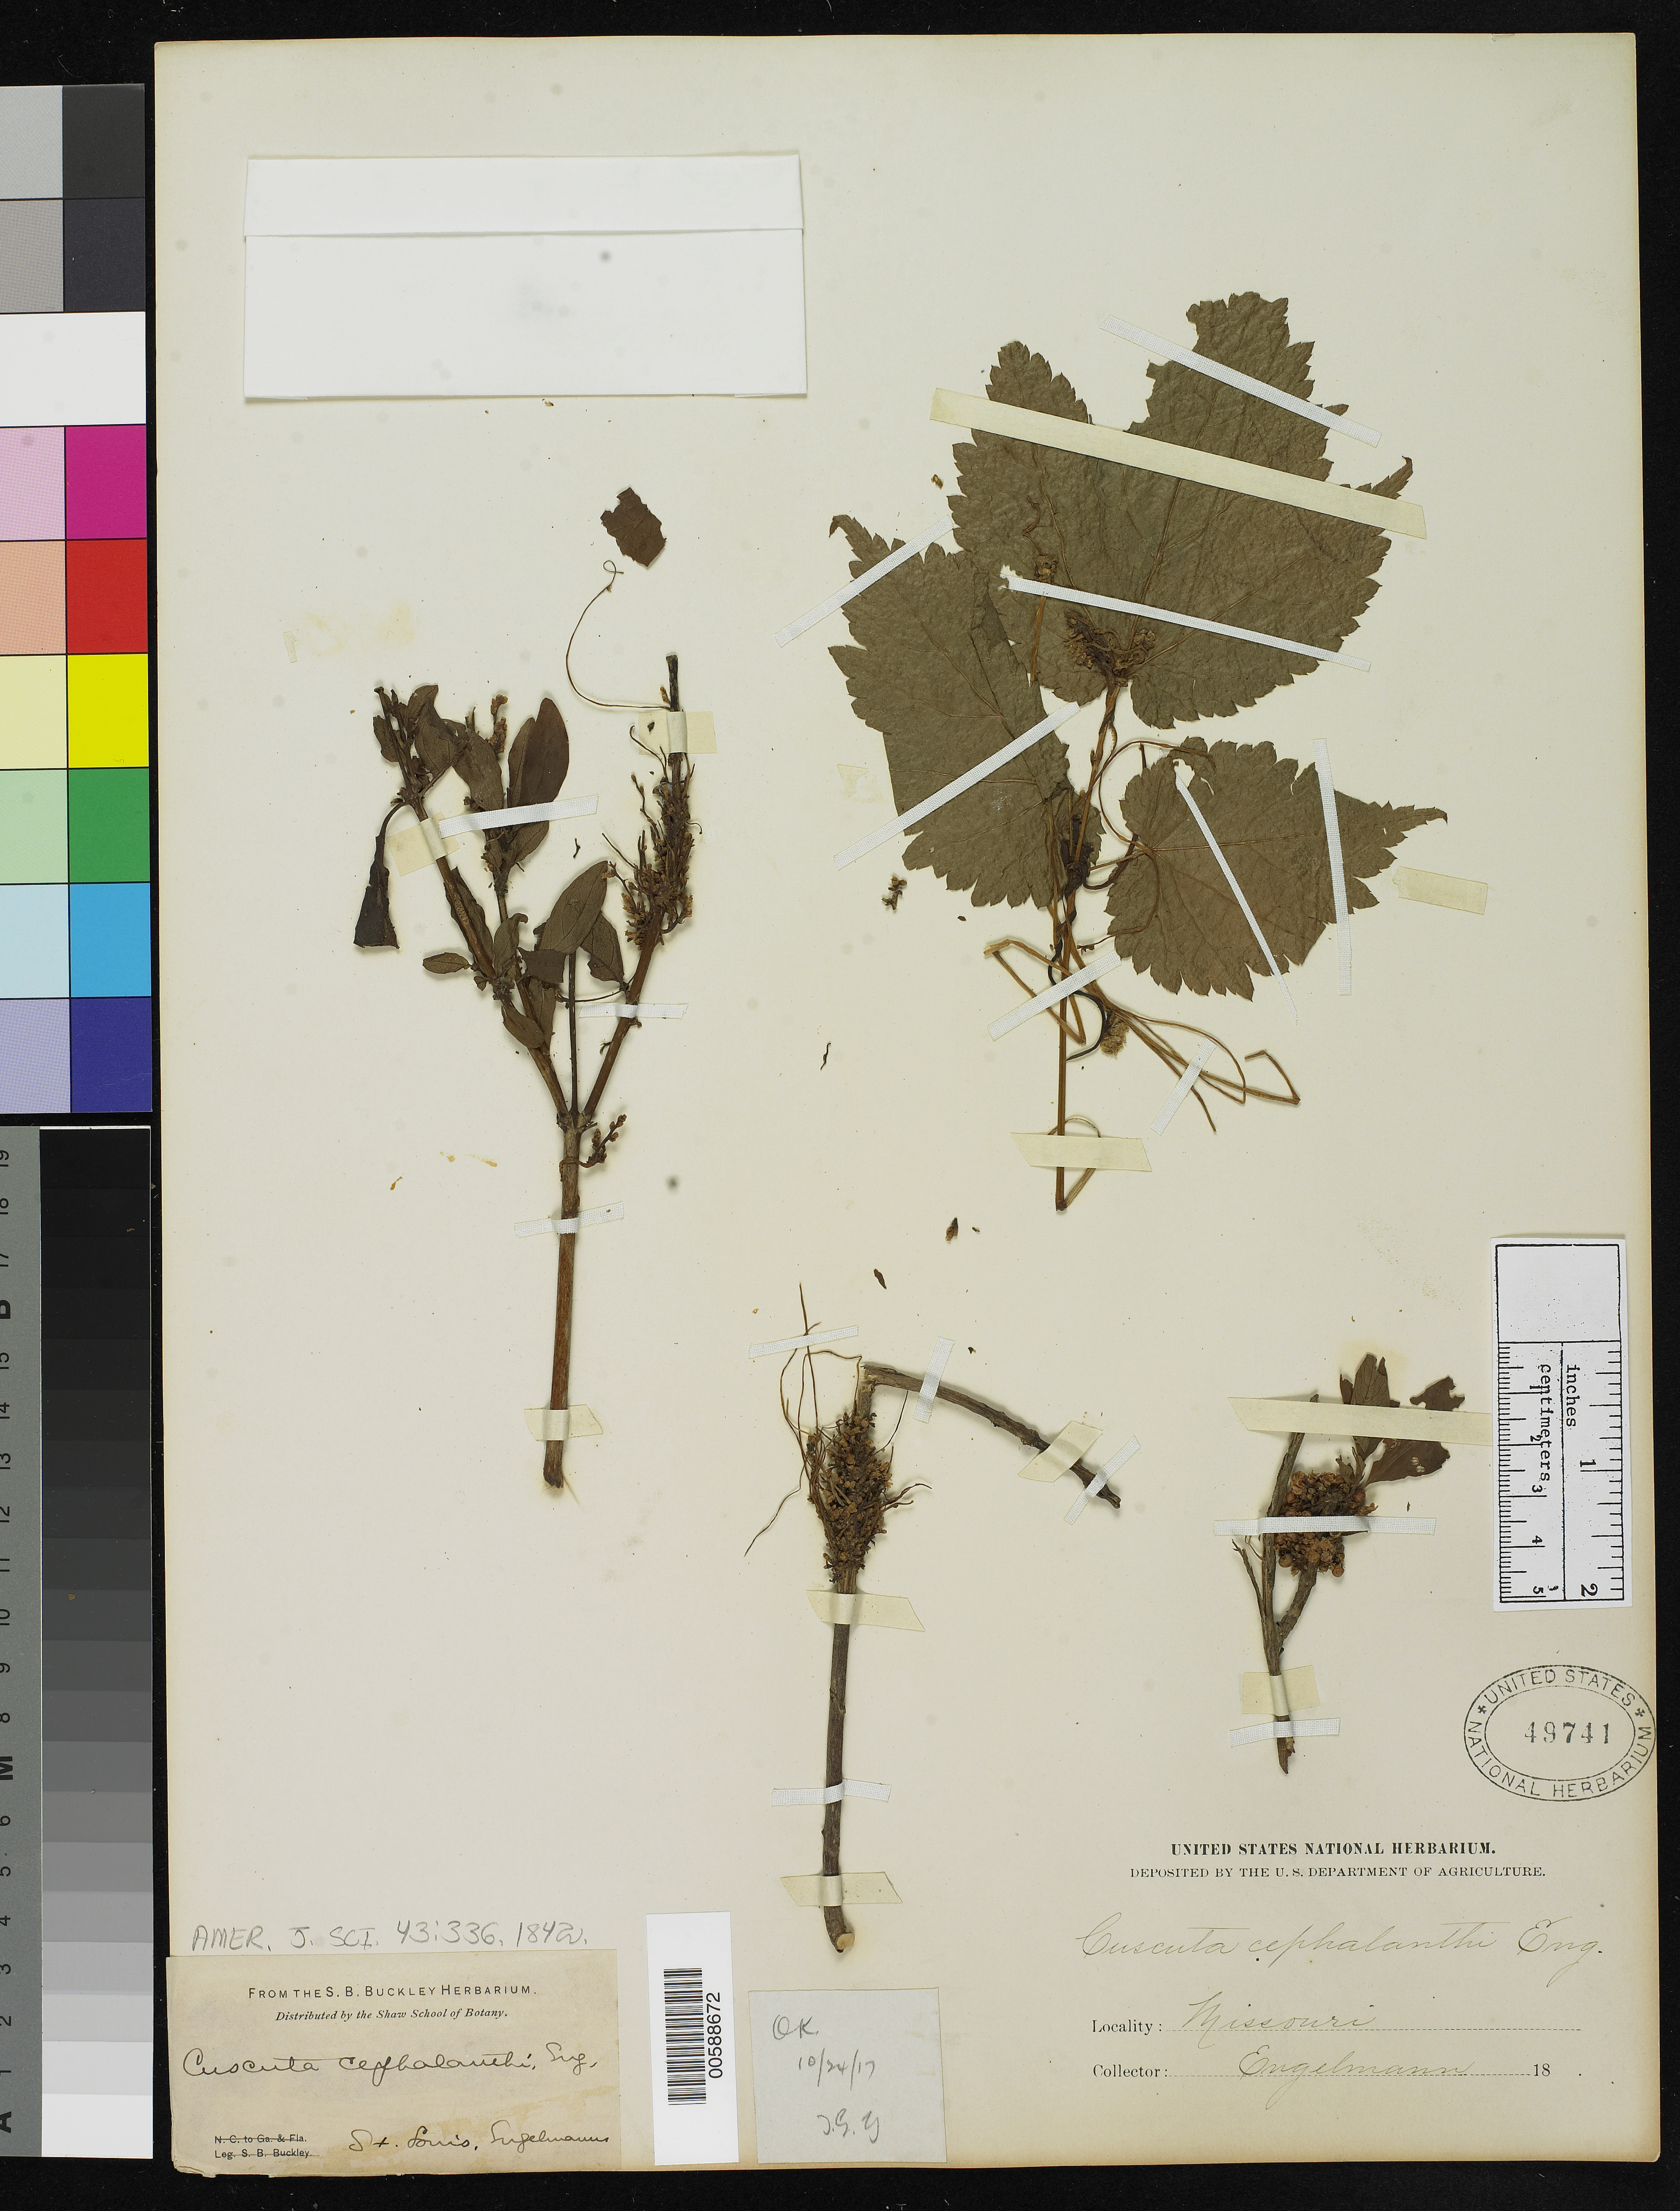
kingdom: Plantae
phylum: Tracheophyta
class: Magnoliopsida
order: Solanales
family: Convolvulaceae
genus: Cuscuta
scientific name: Cuscuta cephalanthi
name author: Engelm.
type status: Isolectotype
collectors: G. Engelmann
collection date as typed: Sep 1841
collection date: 1841-09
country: United States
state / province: Missouri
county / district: Saint Louis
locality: St. Louis.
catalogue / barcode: US 49741